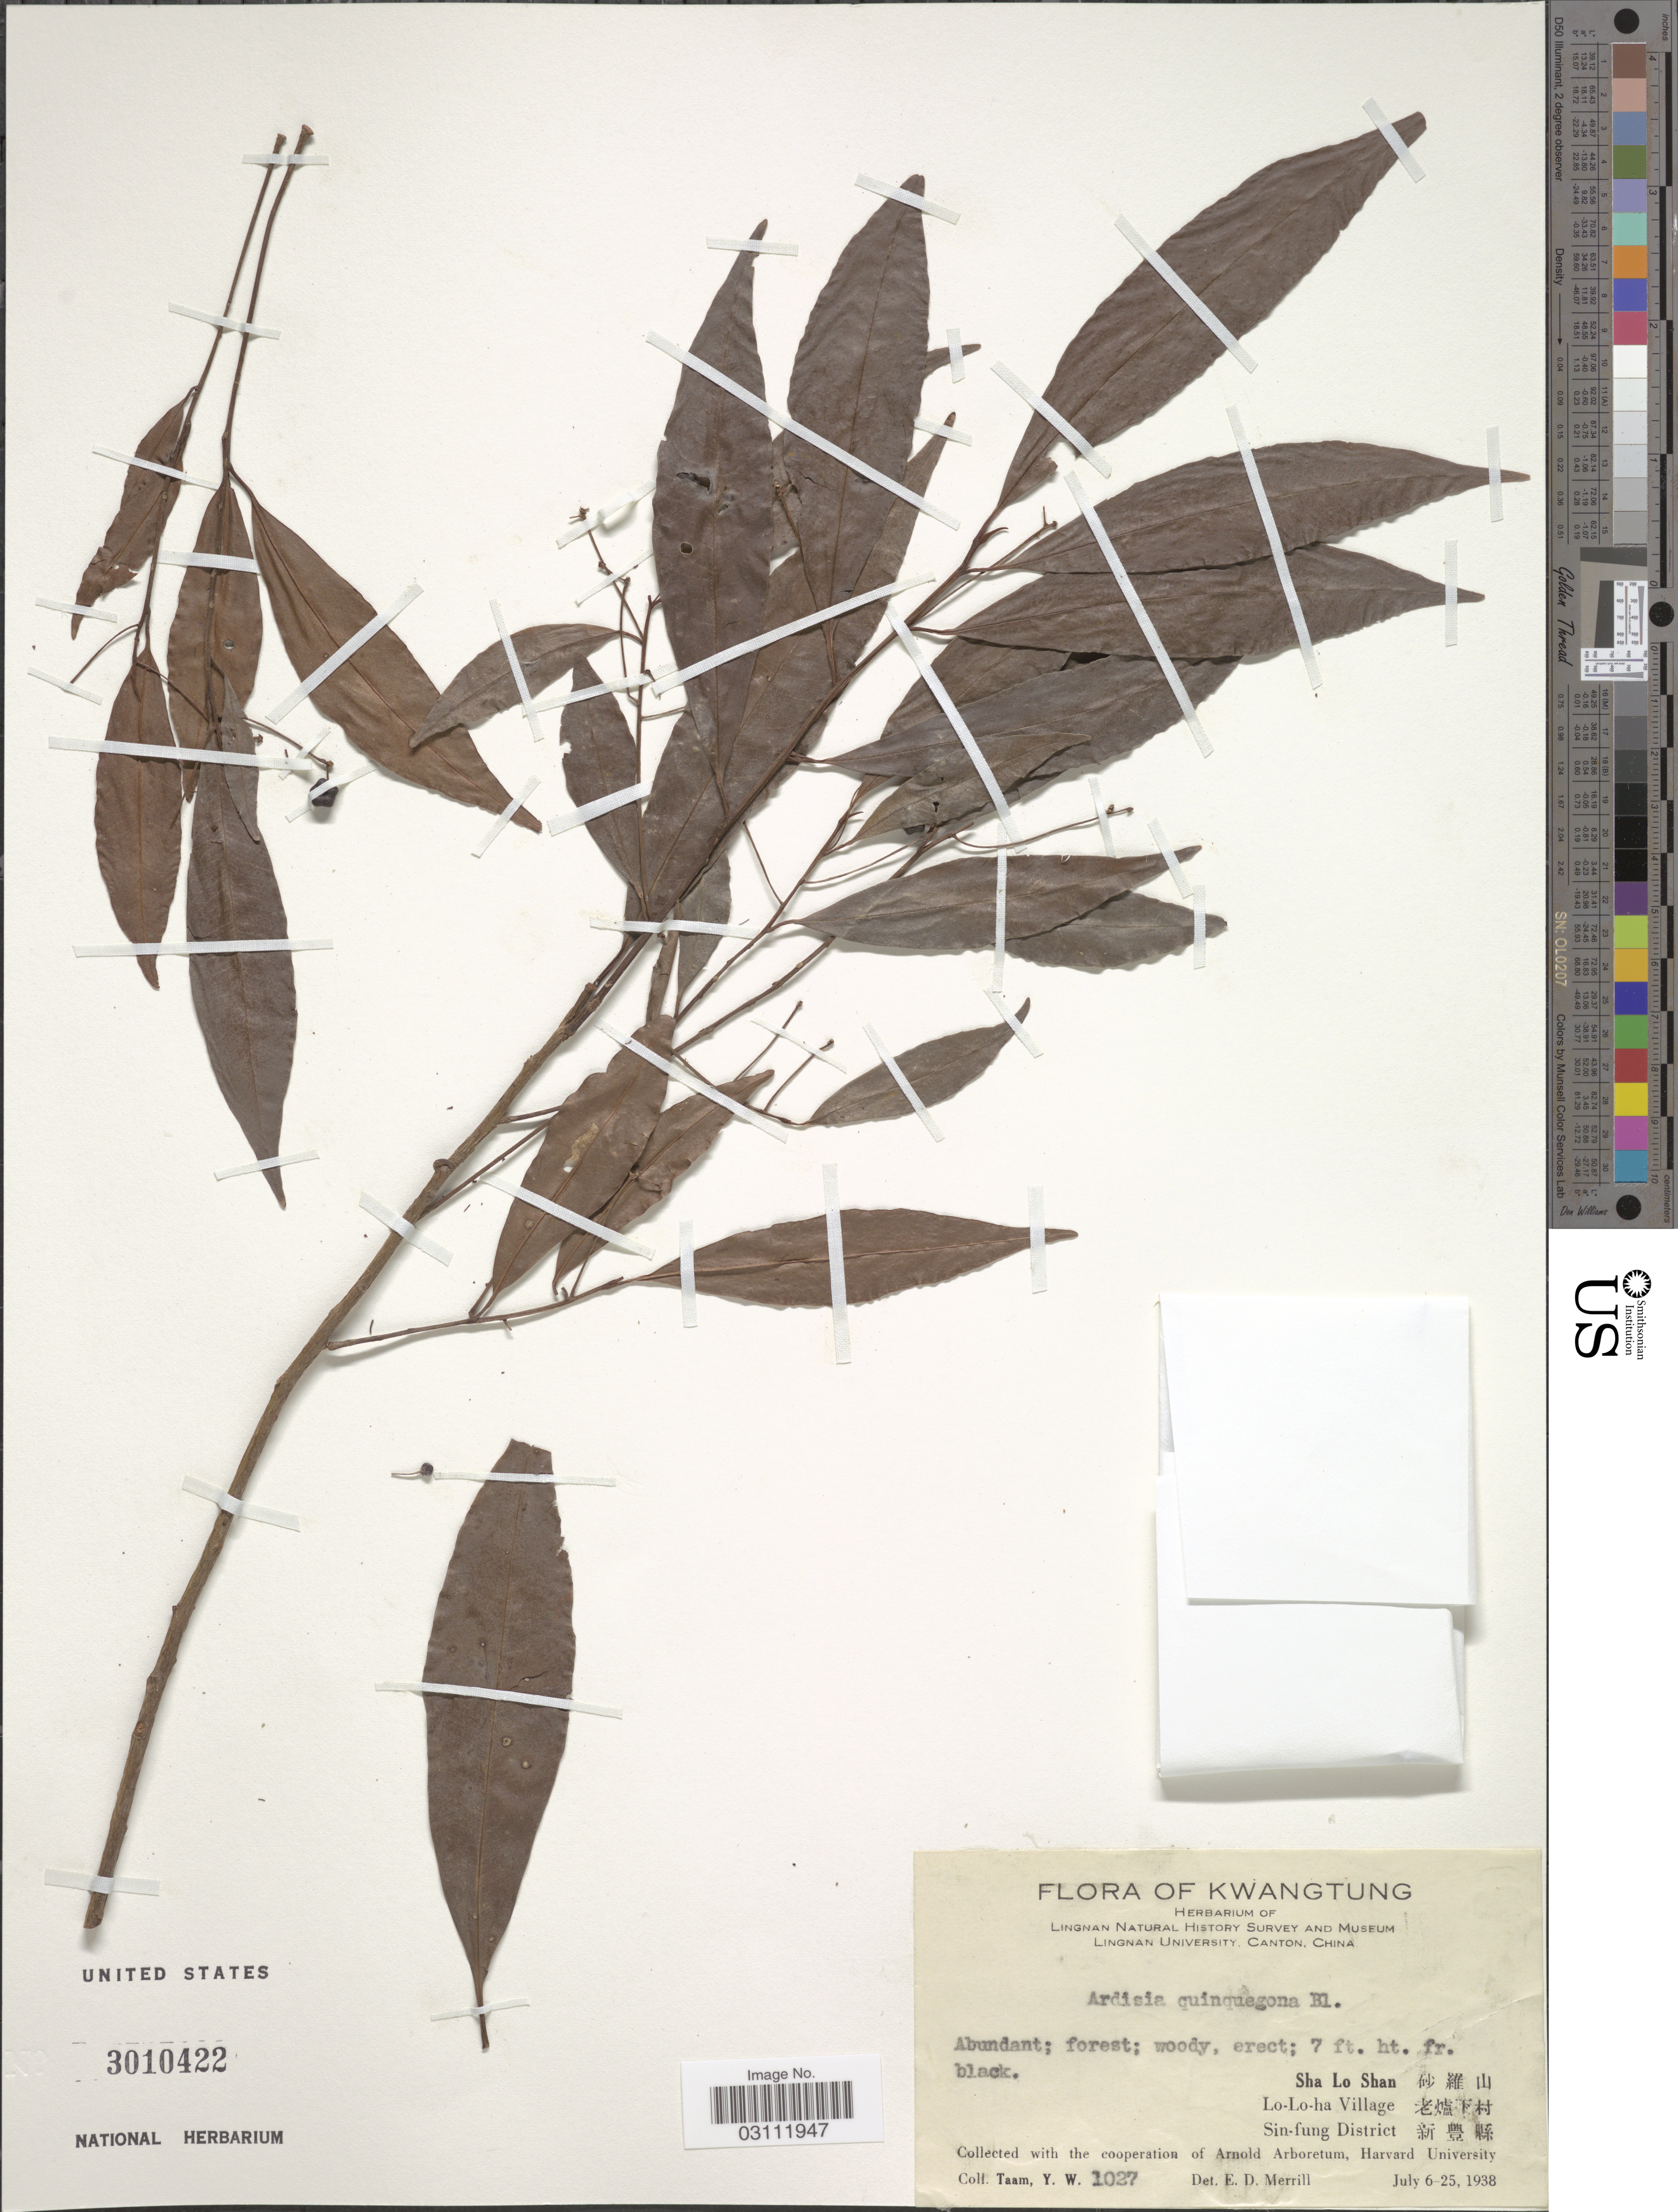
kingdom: Plantae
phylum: Tracheophyta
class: Magnoliopsida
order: Ericales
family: Primulaceae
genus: Ardisia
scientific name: Ardisia quinquegona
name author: Blume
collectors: Y. W. Taam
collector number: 1027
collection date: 1938-07-06/1938-07-25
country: China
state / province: Guangdong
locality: Kwangtung. Sha Lo Shan. Sin-fung District.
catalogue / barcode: US 3010422